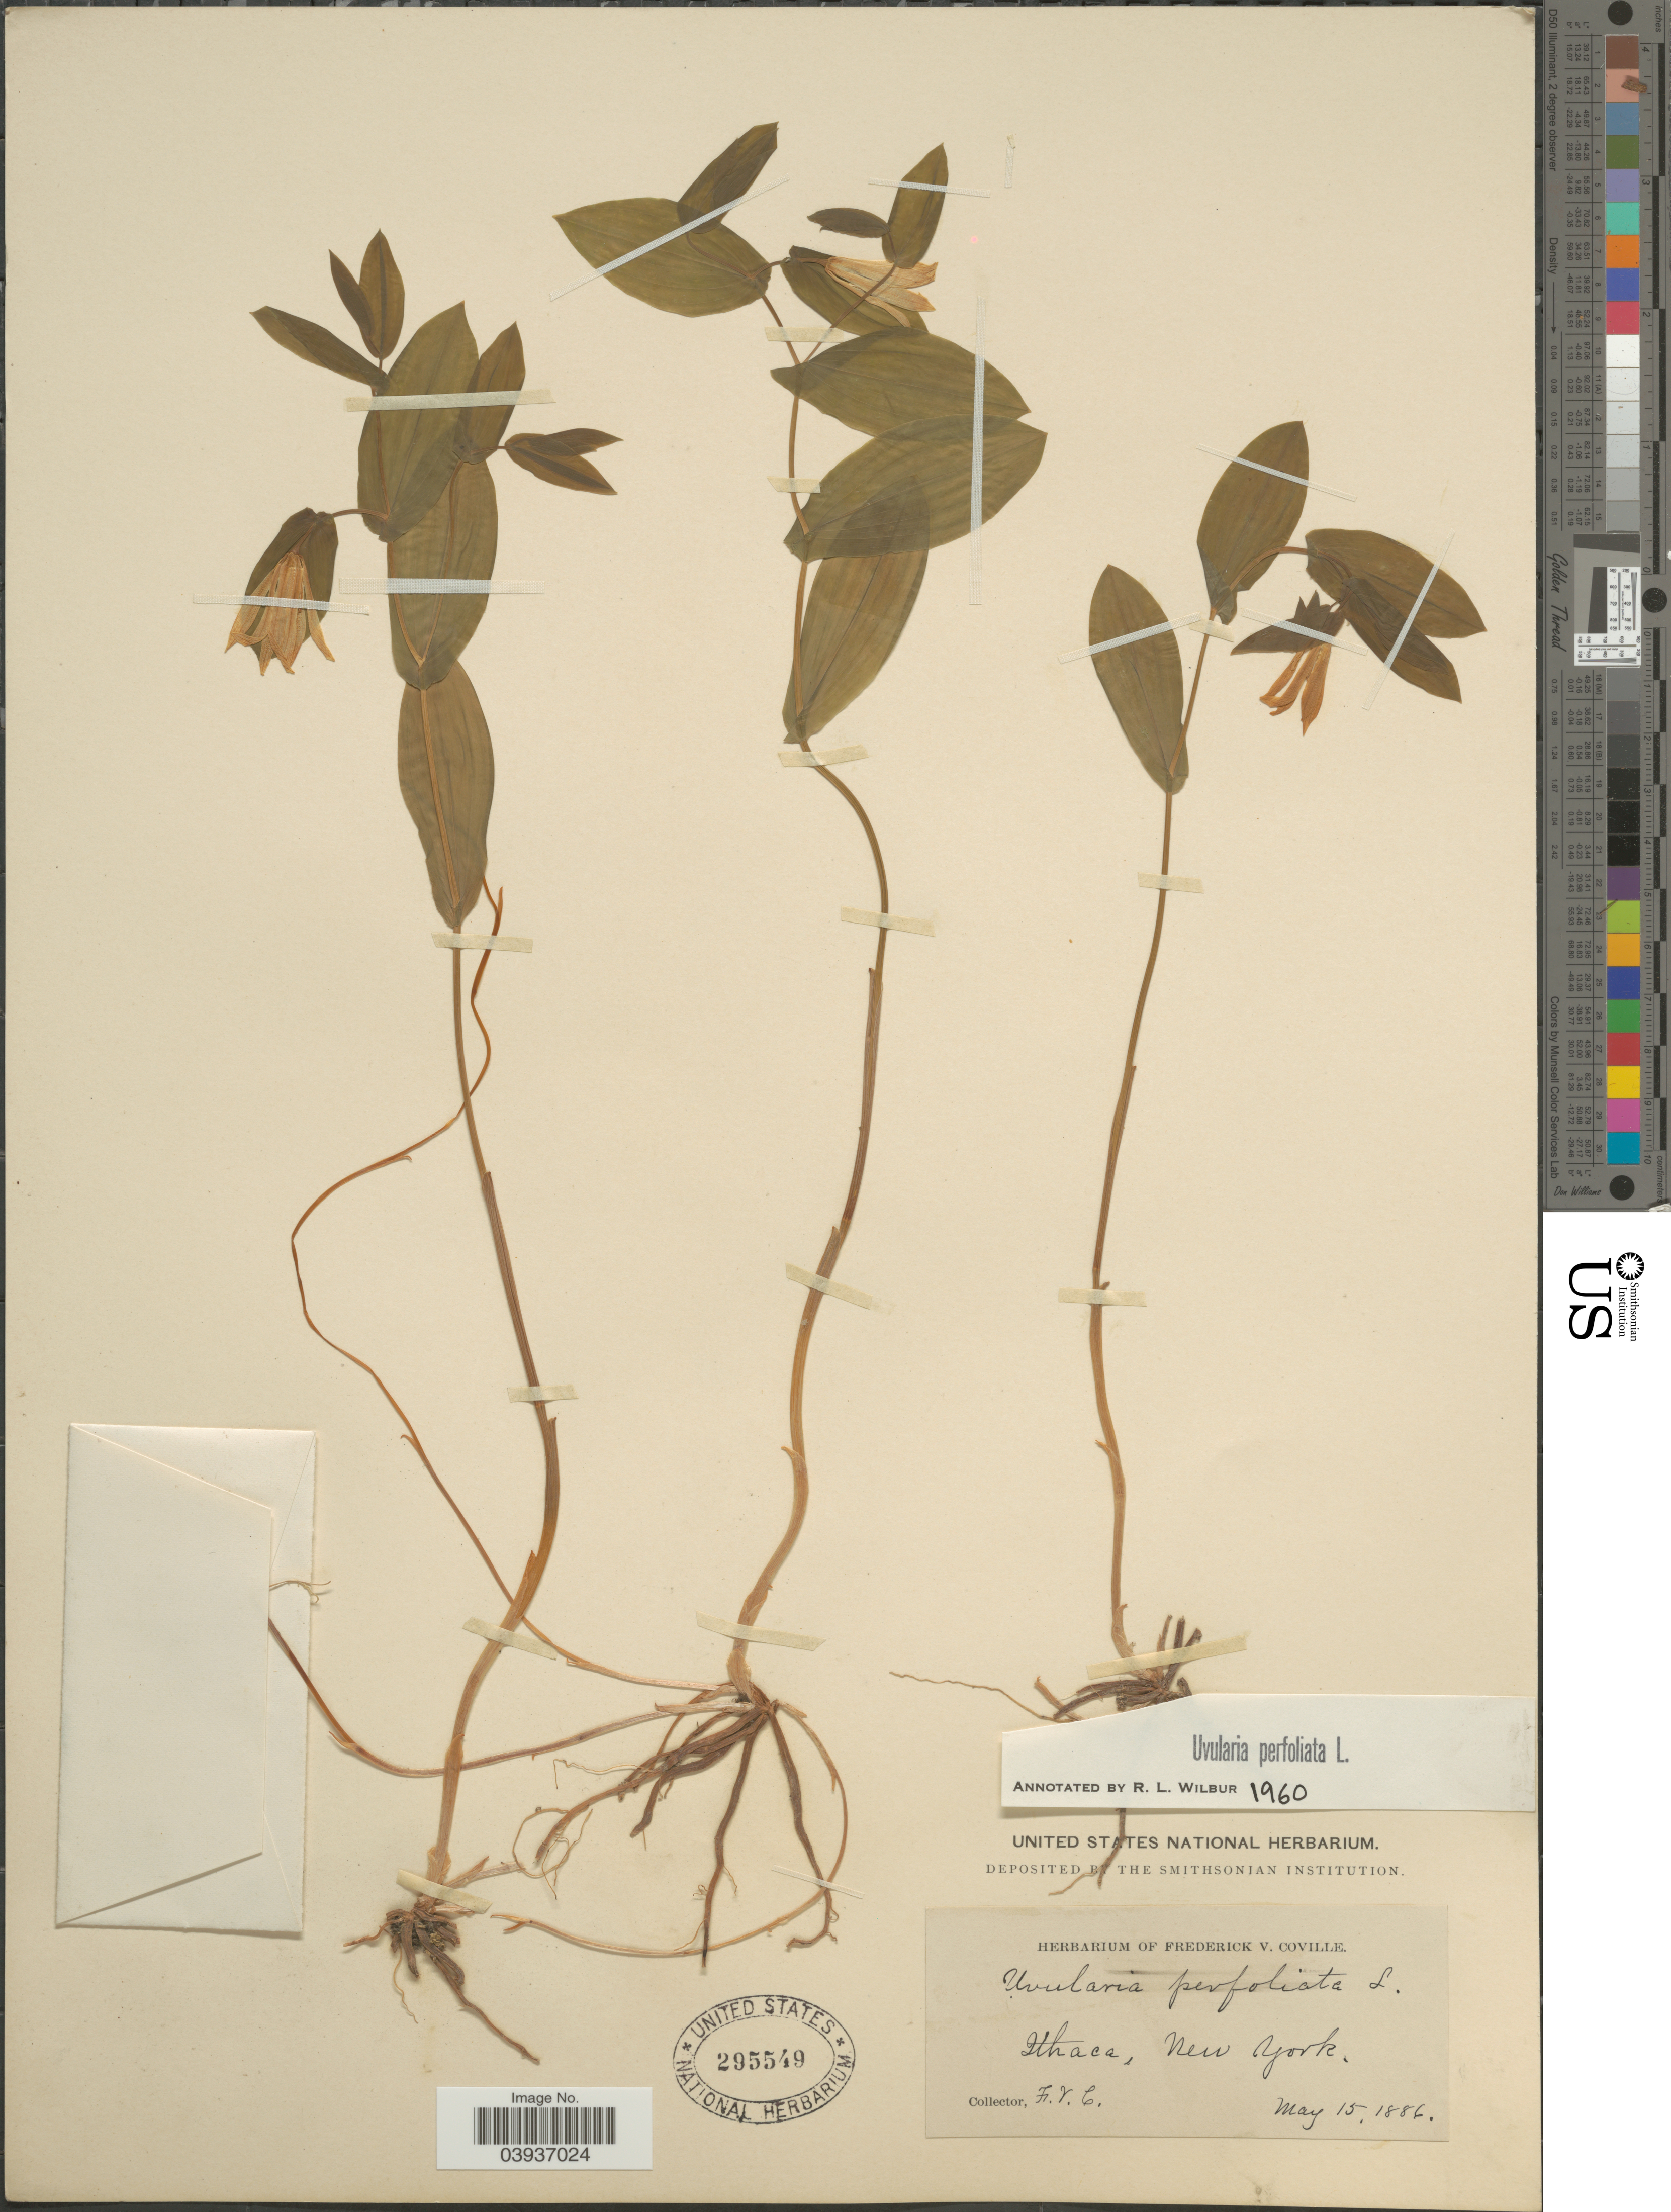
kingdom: Plantae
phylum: Tracheophyta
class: Liliopsida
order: Liliales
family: Colchicaceae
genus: Uvularia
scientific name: Uvularia perfoliata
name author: L.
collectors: F. V. Coville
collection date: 1886-05-15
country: United States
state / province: New York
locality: Ithaca.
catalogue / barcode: US 295549